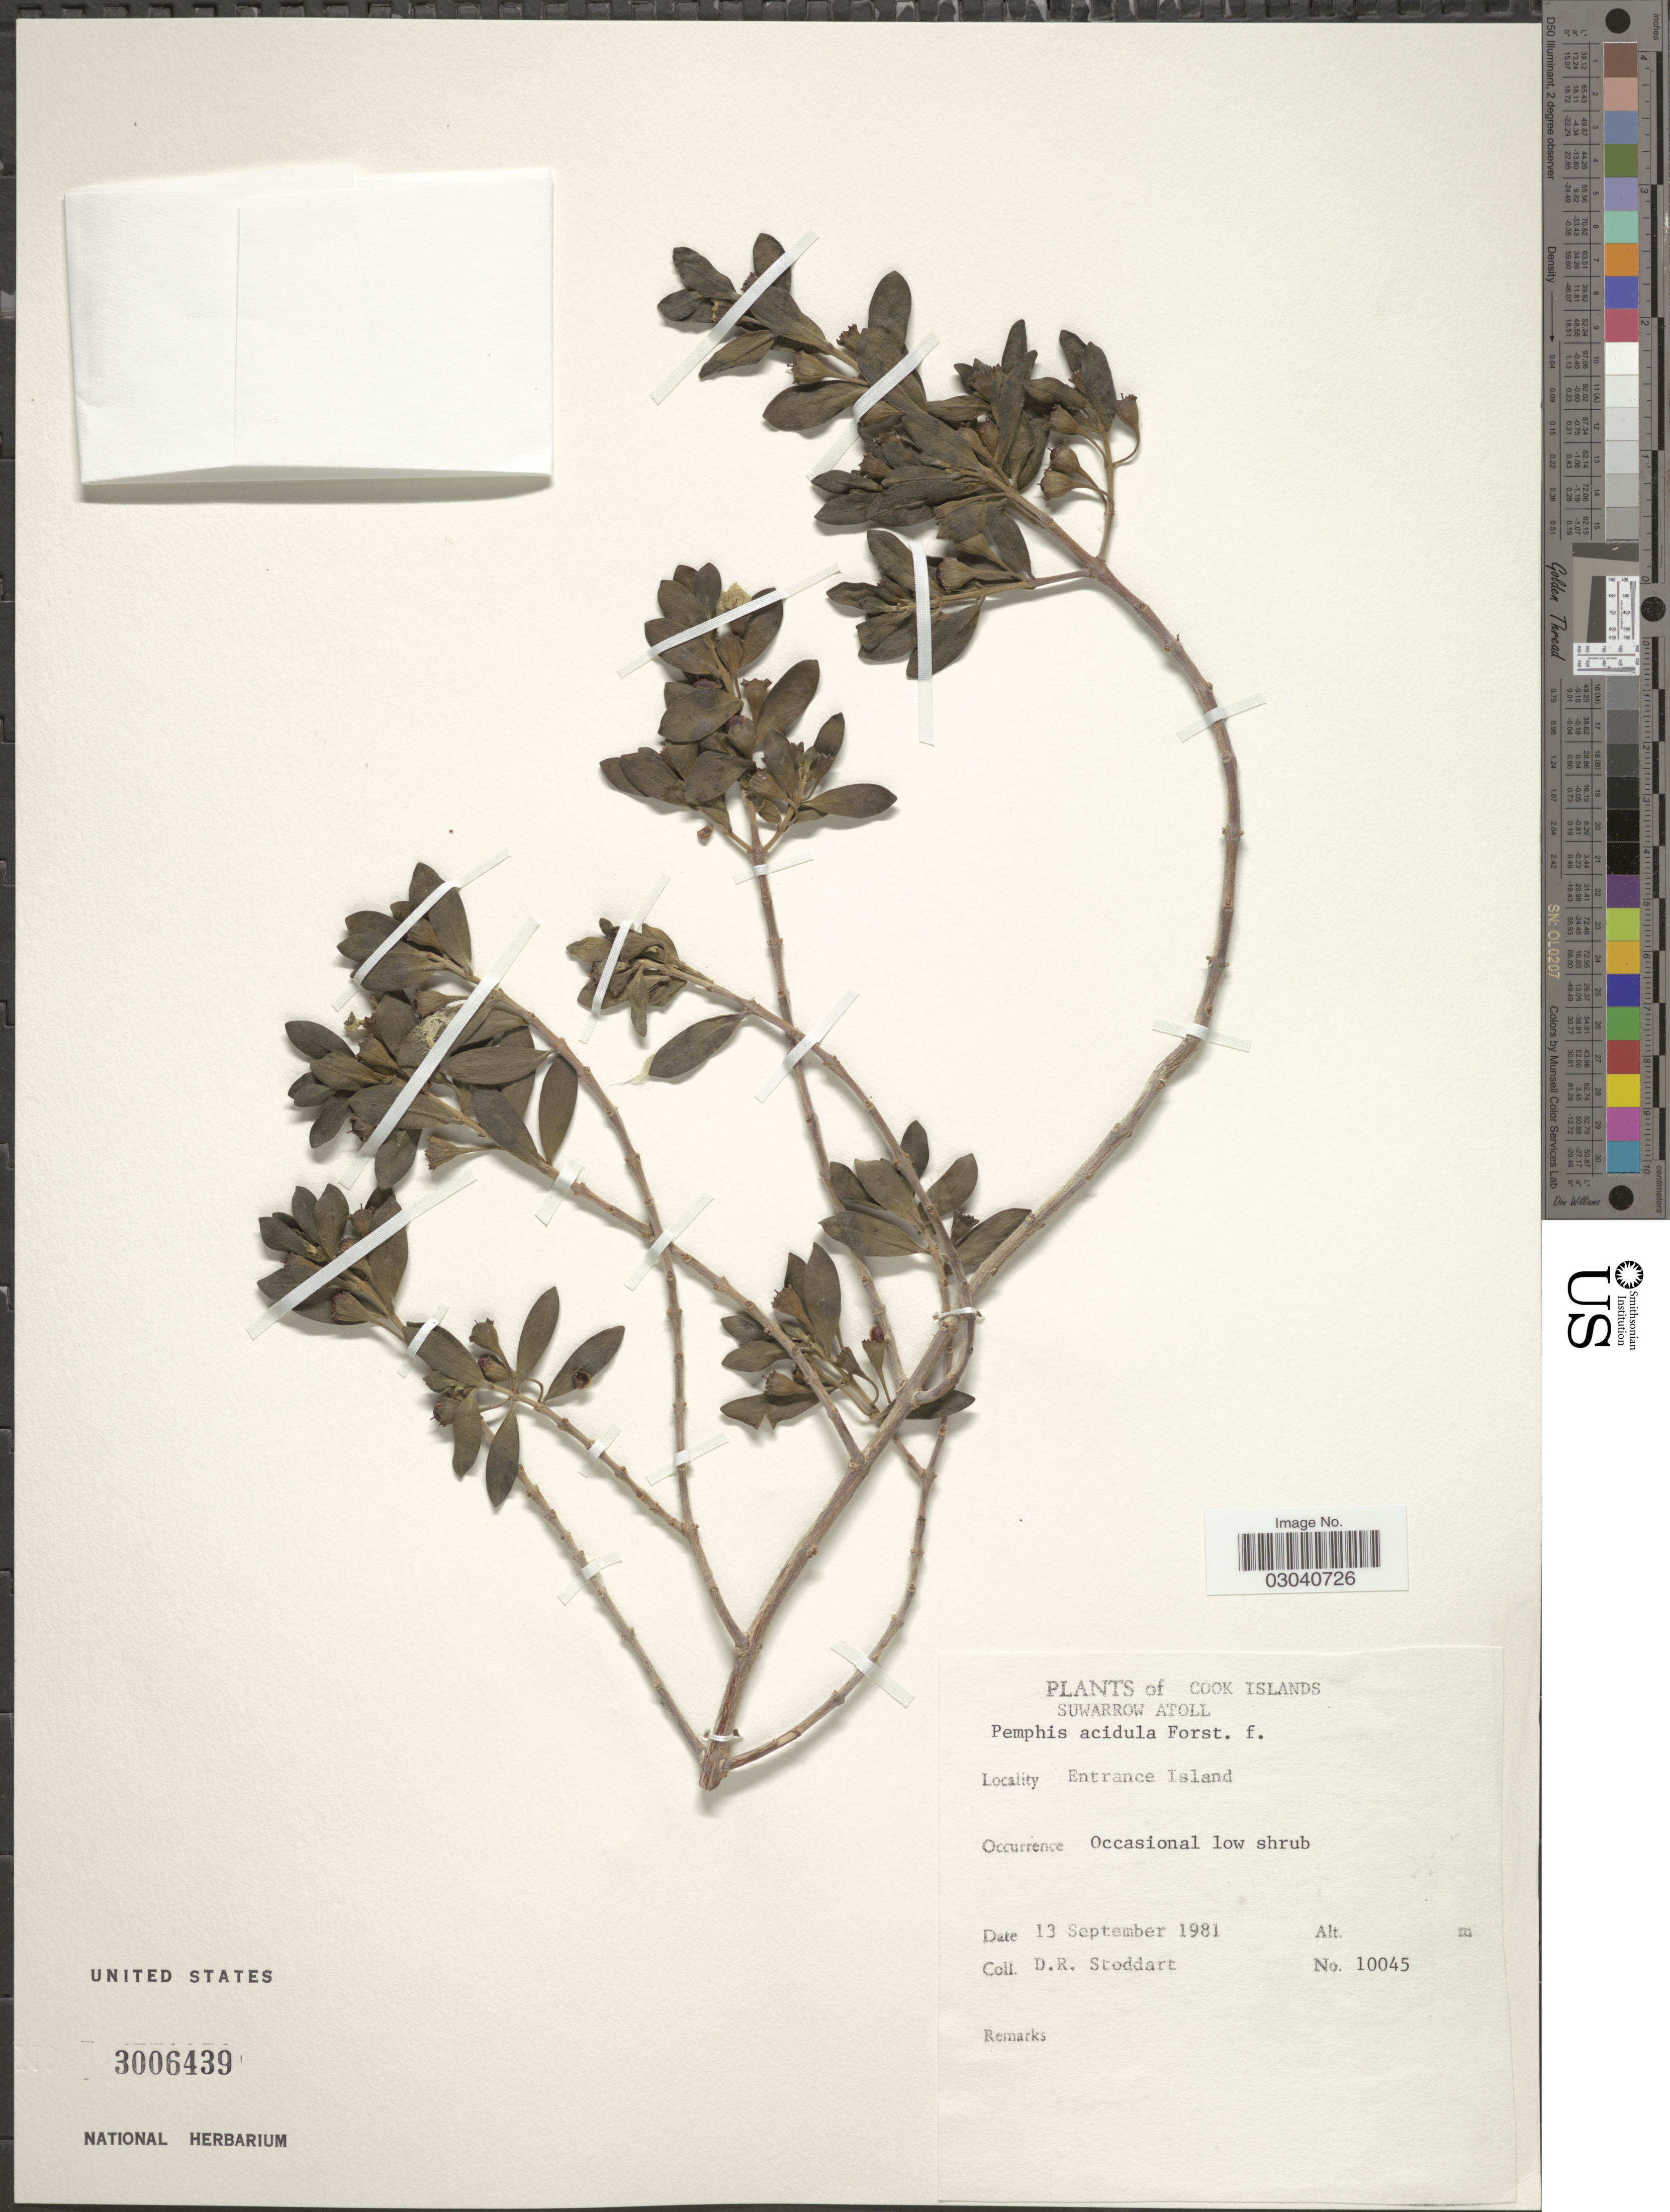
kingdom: Plantae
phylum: Tracheophyta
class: Magnoliopsida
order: Myrtales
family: Lythraceae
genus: Pemphis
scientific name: Pemphis acidula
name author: J.R. Forst. & G. Forst.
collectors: D. R. Stoddart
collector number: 10045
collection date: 1981-09-13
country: Cook Islands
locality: Suwarrow Atoll. Entrance Island.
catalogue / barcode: US 3006439